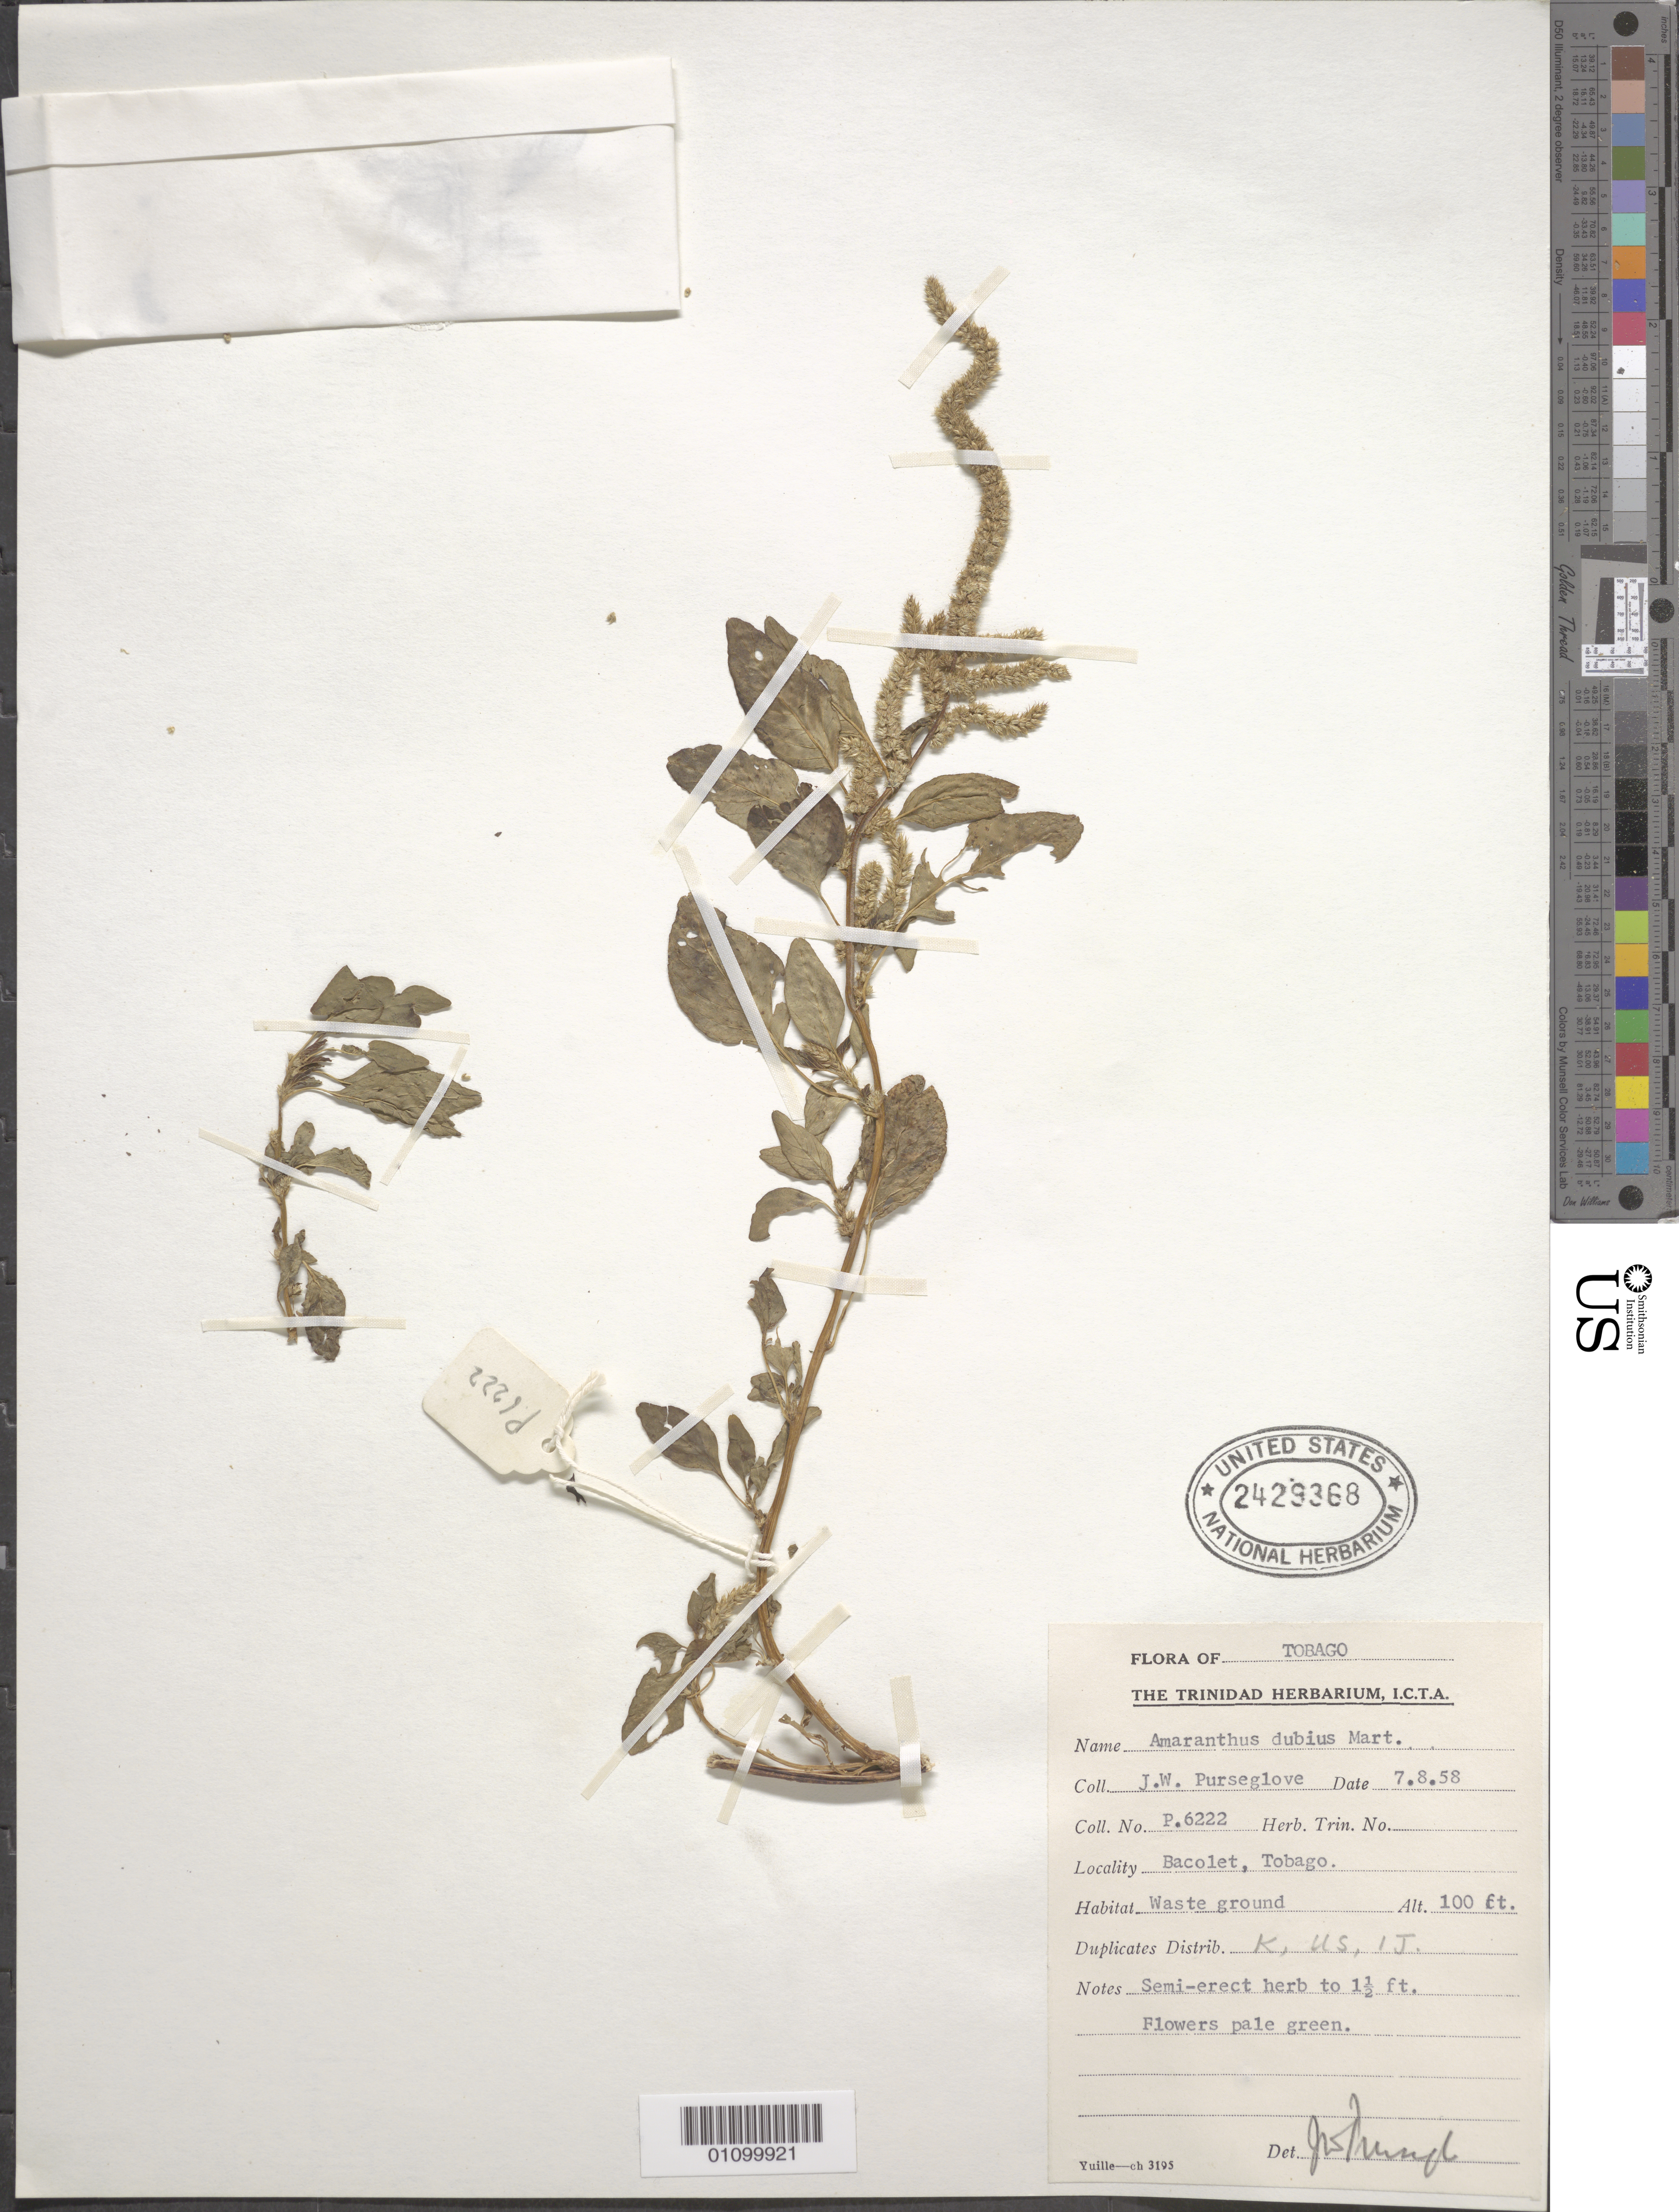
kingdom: Plantae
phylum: Tracheophyta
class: Magnoliopsida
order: Caryophyllales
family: Amaranthaceae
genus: Amaranthus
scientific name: Amaranthus dubius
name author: Mart. ex Thell.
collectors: J. Purseglove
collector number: P.6222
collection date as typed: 07 Aug 1958 or 08 Jul 1958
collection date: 1958-07-08 or 1958-08-07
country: Trinidad and Tobago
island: Tobago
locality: Bacolet, Tobago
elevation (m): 30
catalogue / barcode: US 2429368